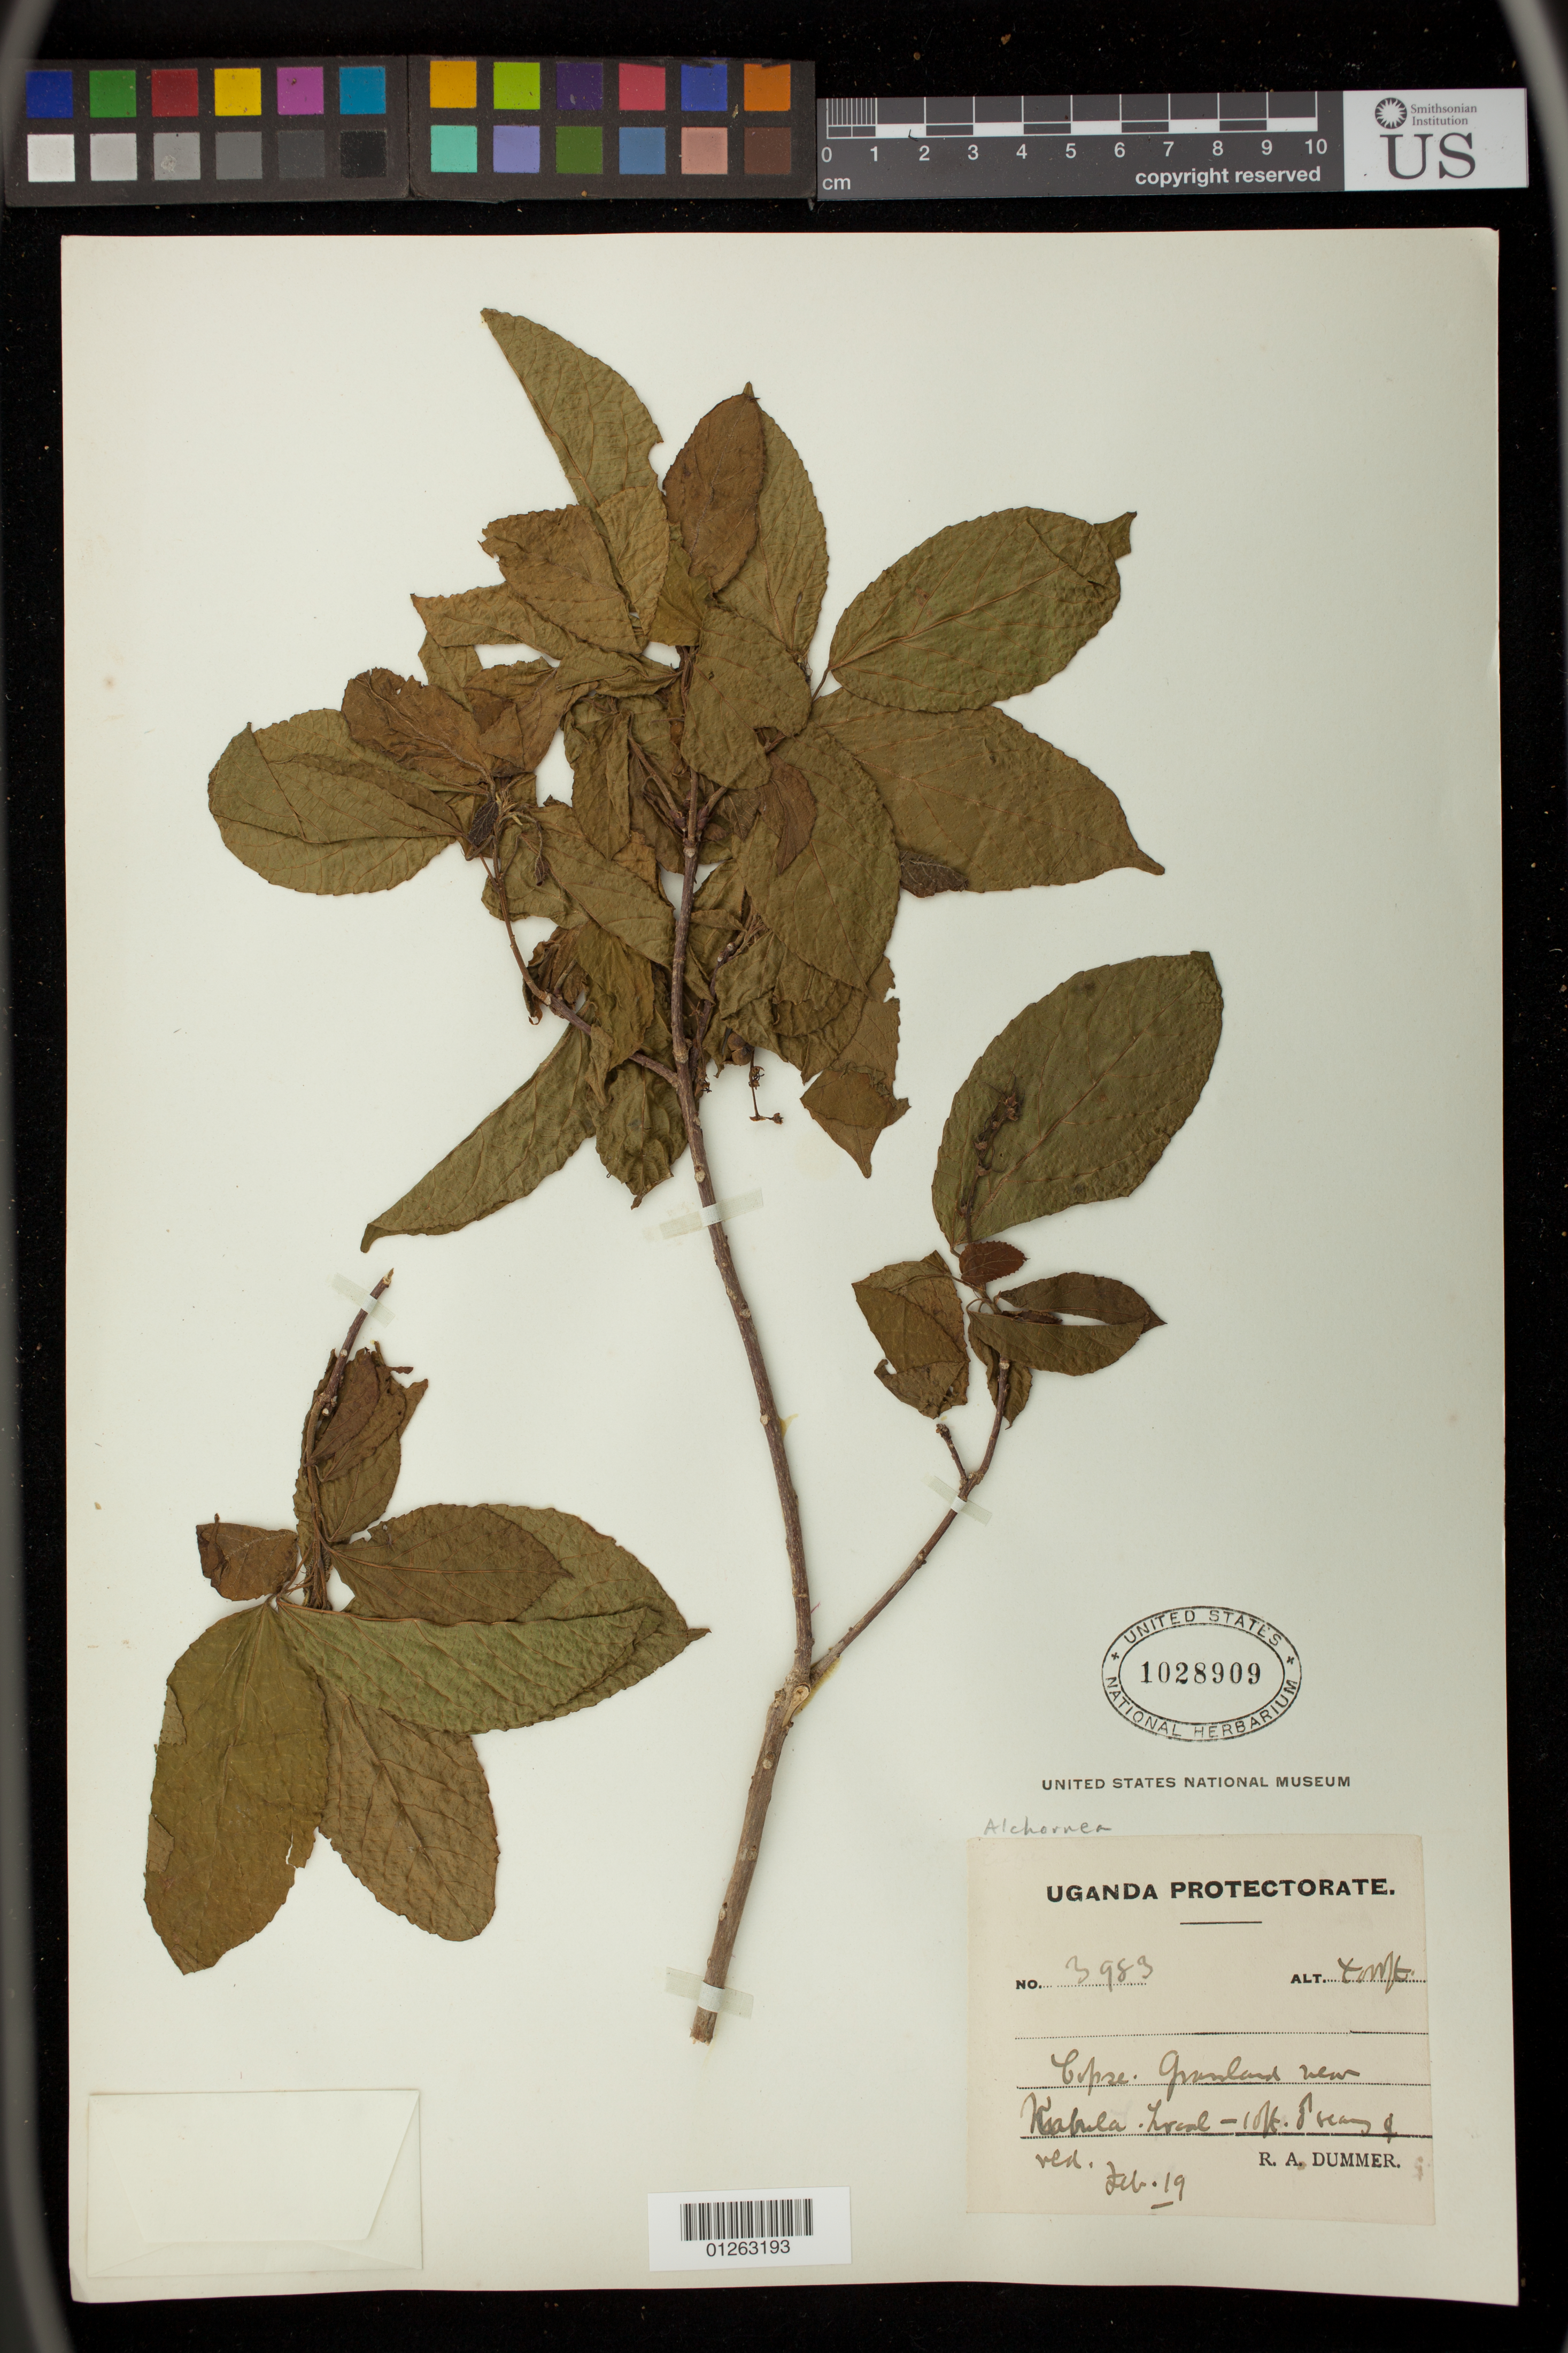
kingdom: Plantae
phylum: Tracheophyta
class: Magnoliopsida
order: Malpighiales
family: Euphorbiaceae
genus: Alchornea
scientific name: Alchornea trewioides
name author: (Benth.) Müll. Arg.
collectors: R. Drummer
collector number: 3983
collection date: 1919-02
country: Uganda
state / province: Northern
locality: Agago District. Kabala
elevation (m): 1219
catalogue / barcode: US 1028909